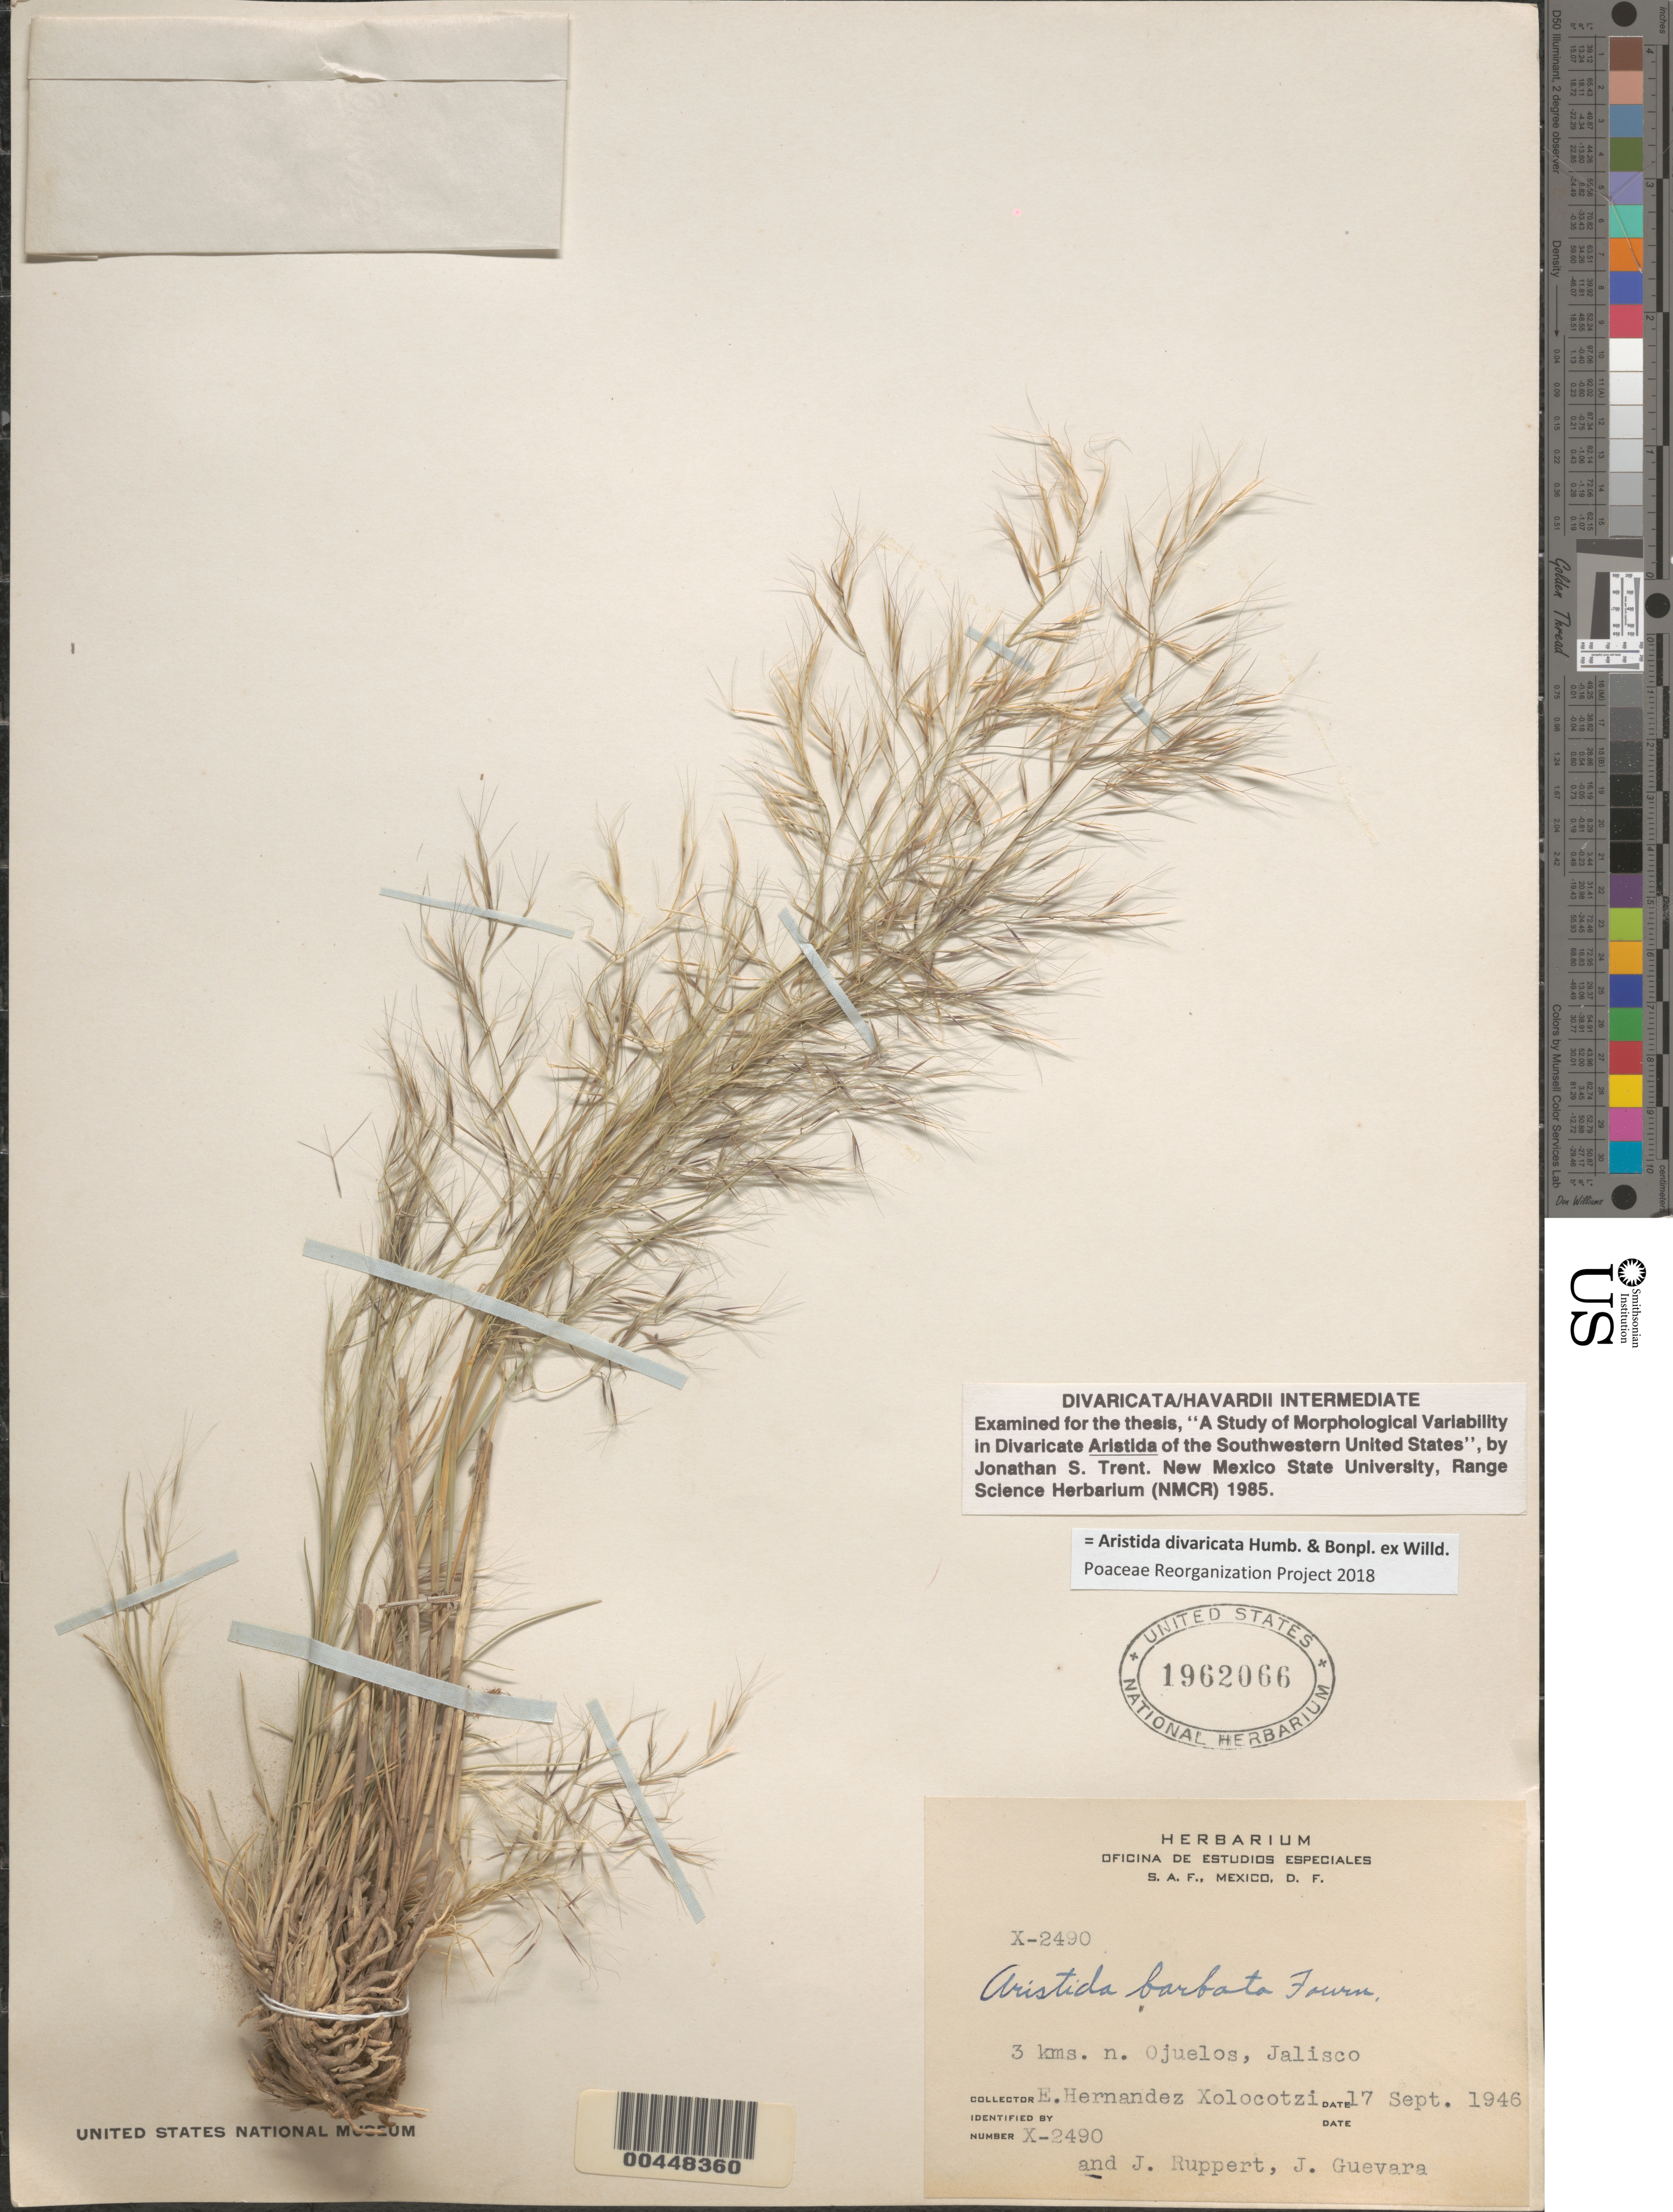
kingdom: Plantae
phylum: Tracheophyta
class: Liliopsida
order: Poales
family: Poaceae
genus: Aristida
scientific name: Aristida divaricata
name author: Humb. & Bonpl. ex Willd.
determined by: Poaceae Reorganization Project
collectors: E. I. Hernández-X., J. Ruppert & J. Guevara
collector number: X-2490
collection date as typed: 17 Sep 1946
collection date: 1946-09-17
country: Mexico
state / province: Jalisco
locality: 3 km N Ojuelos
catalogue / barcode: US 1962066